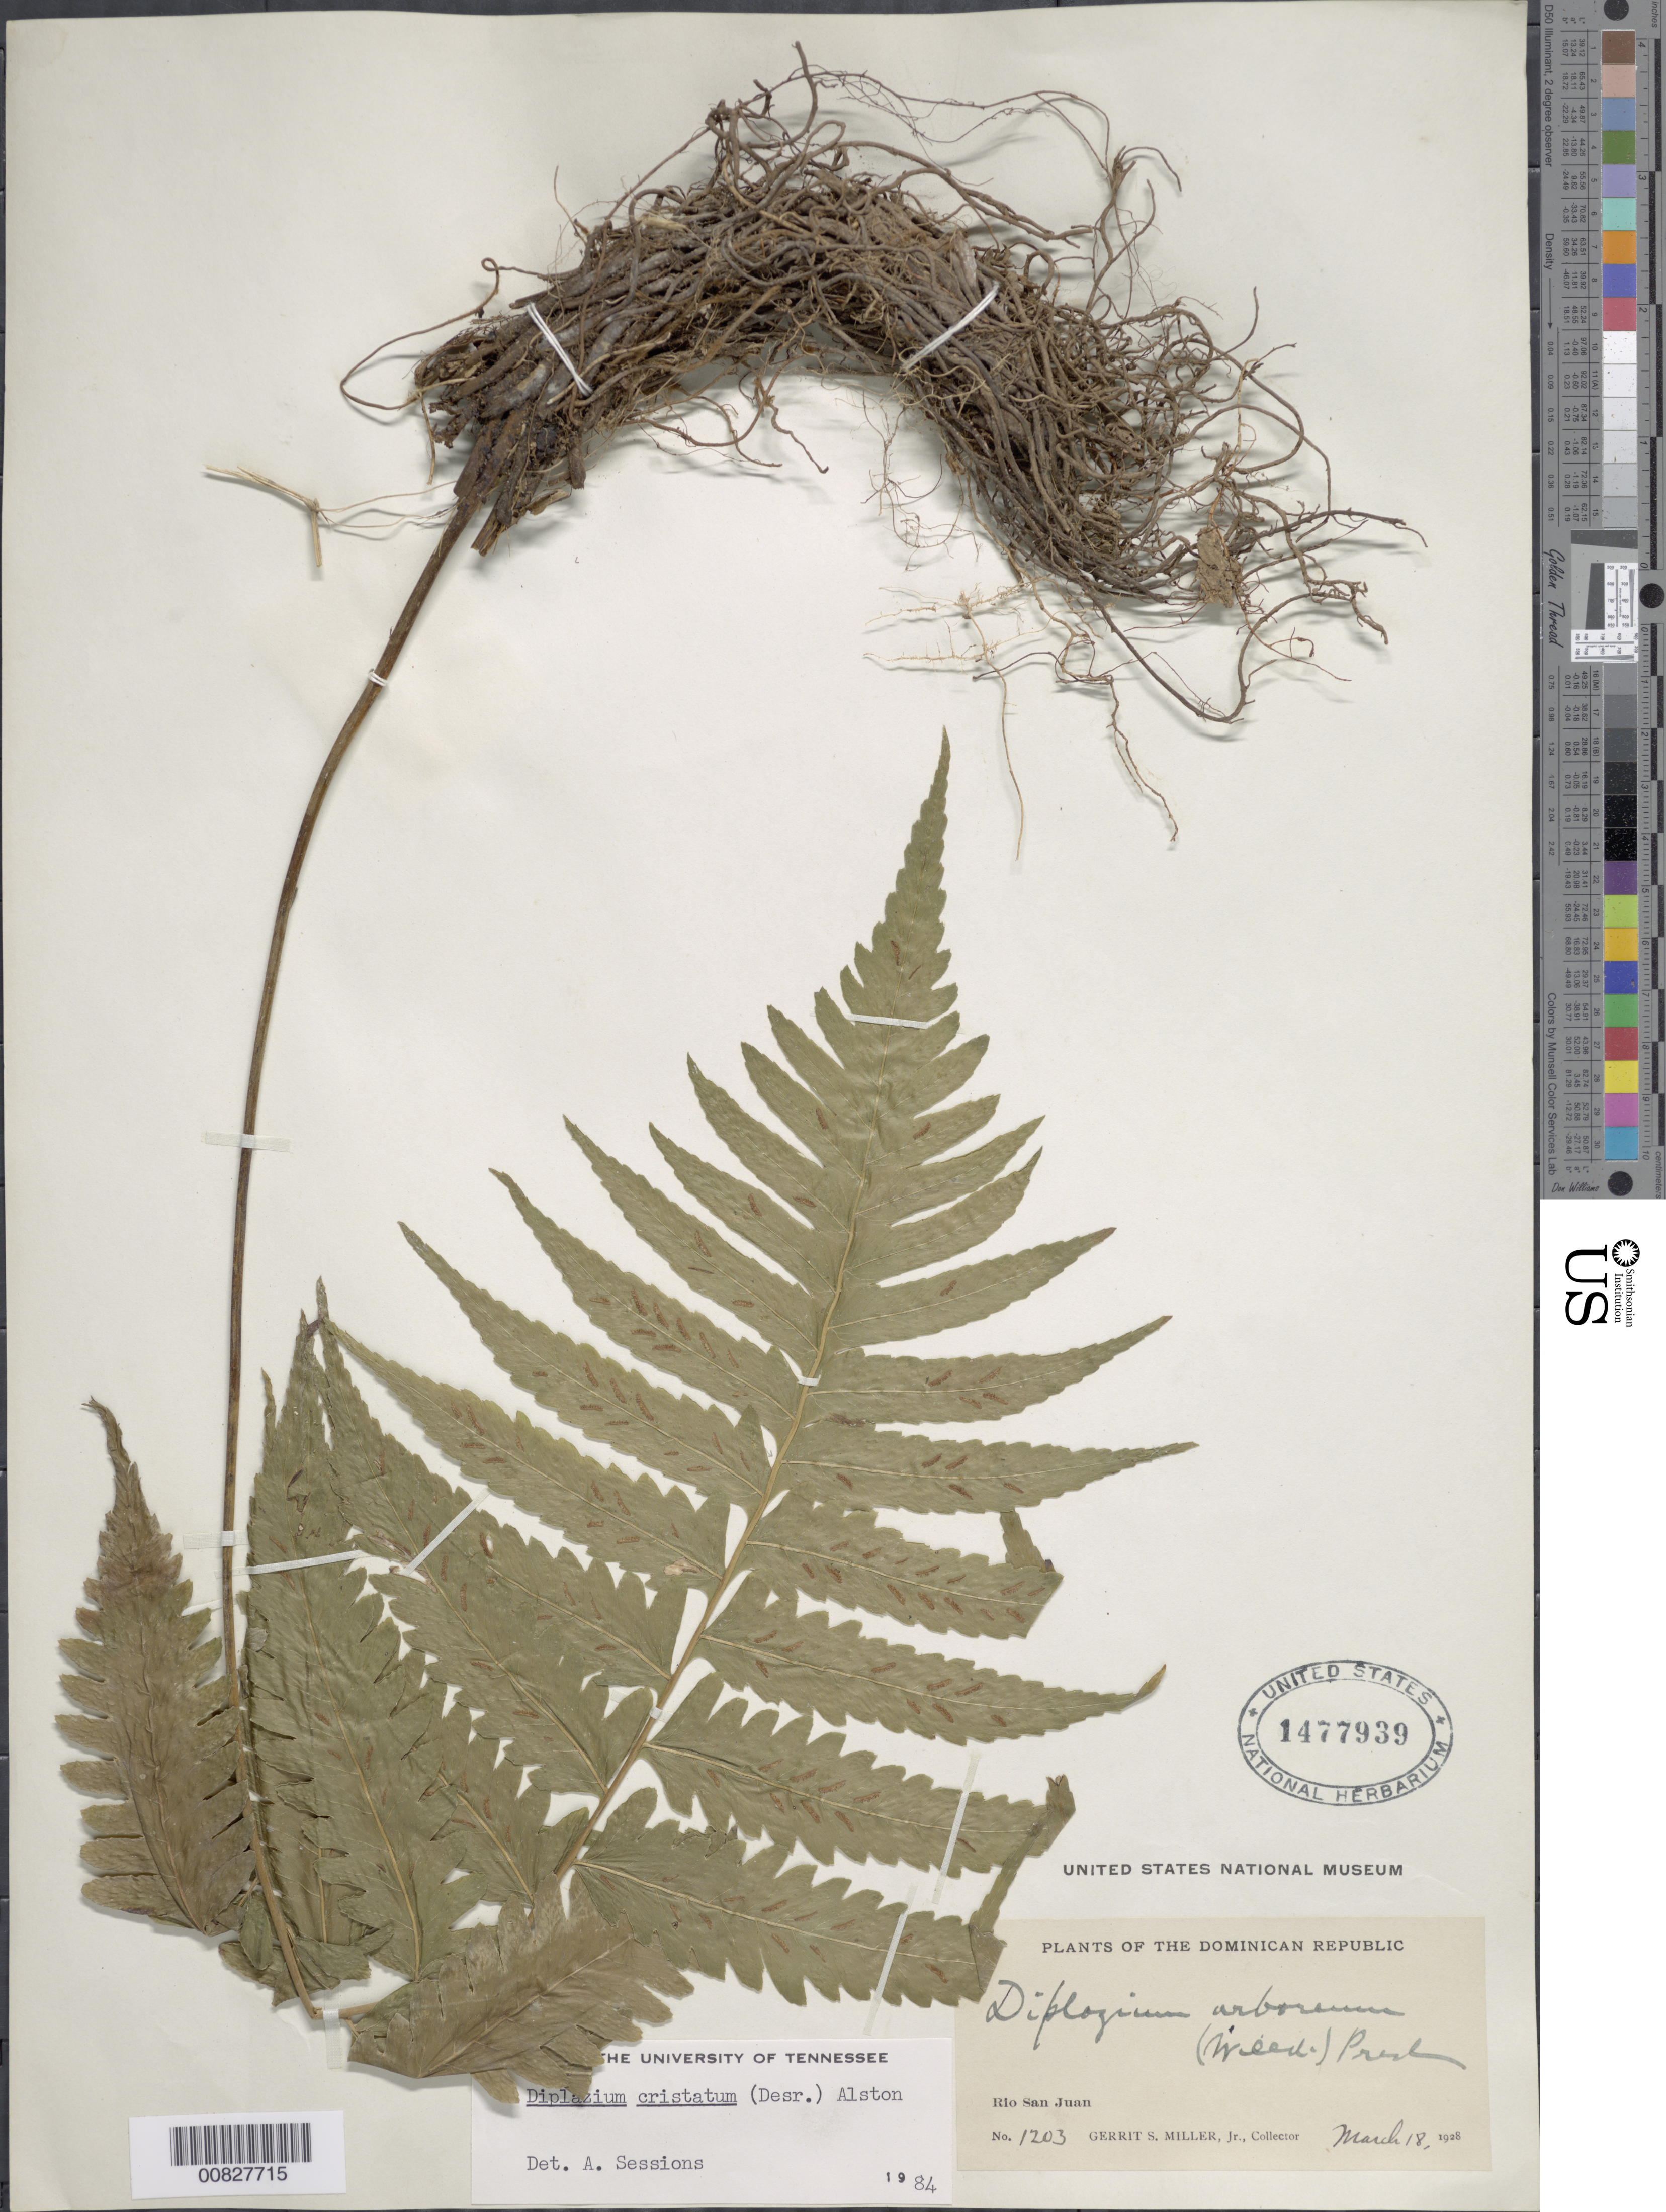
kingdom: Plantae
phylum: Tracheophyta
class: Polypodiopsida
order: Polypodiales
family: Athyriaceae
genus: Diplazium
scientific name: Diplazium cristatum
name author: (Desr.) Alston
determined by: Session, A. L.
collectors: G. S. Miller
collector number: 1203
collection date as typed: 18 Mar 1928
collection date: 1928-03-18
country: Dominican Republic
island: Hispaniola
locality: Río San Juan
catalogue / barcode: US 1477939